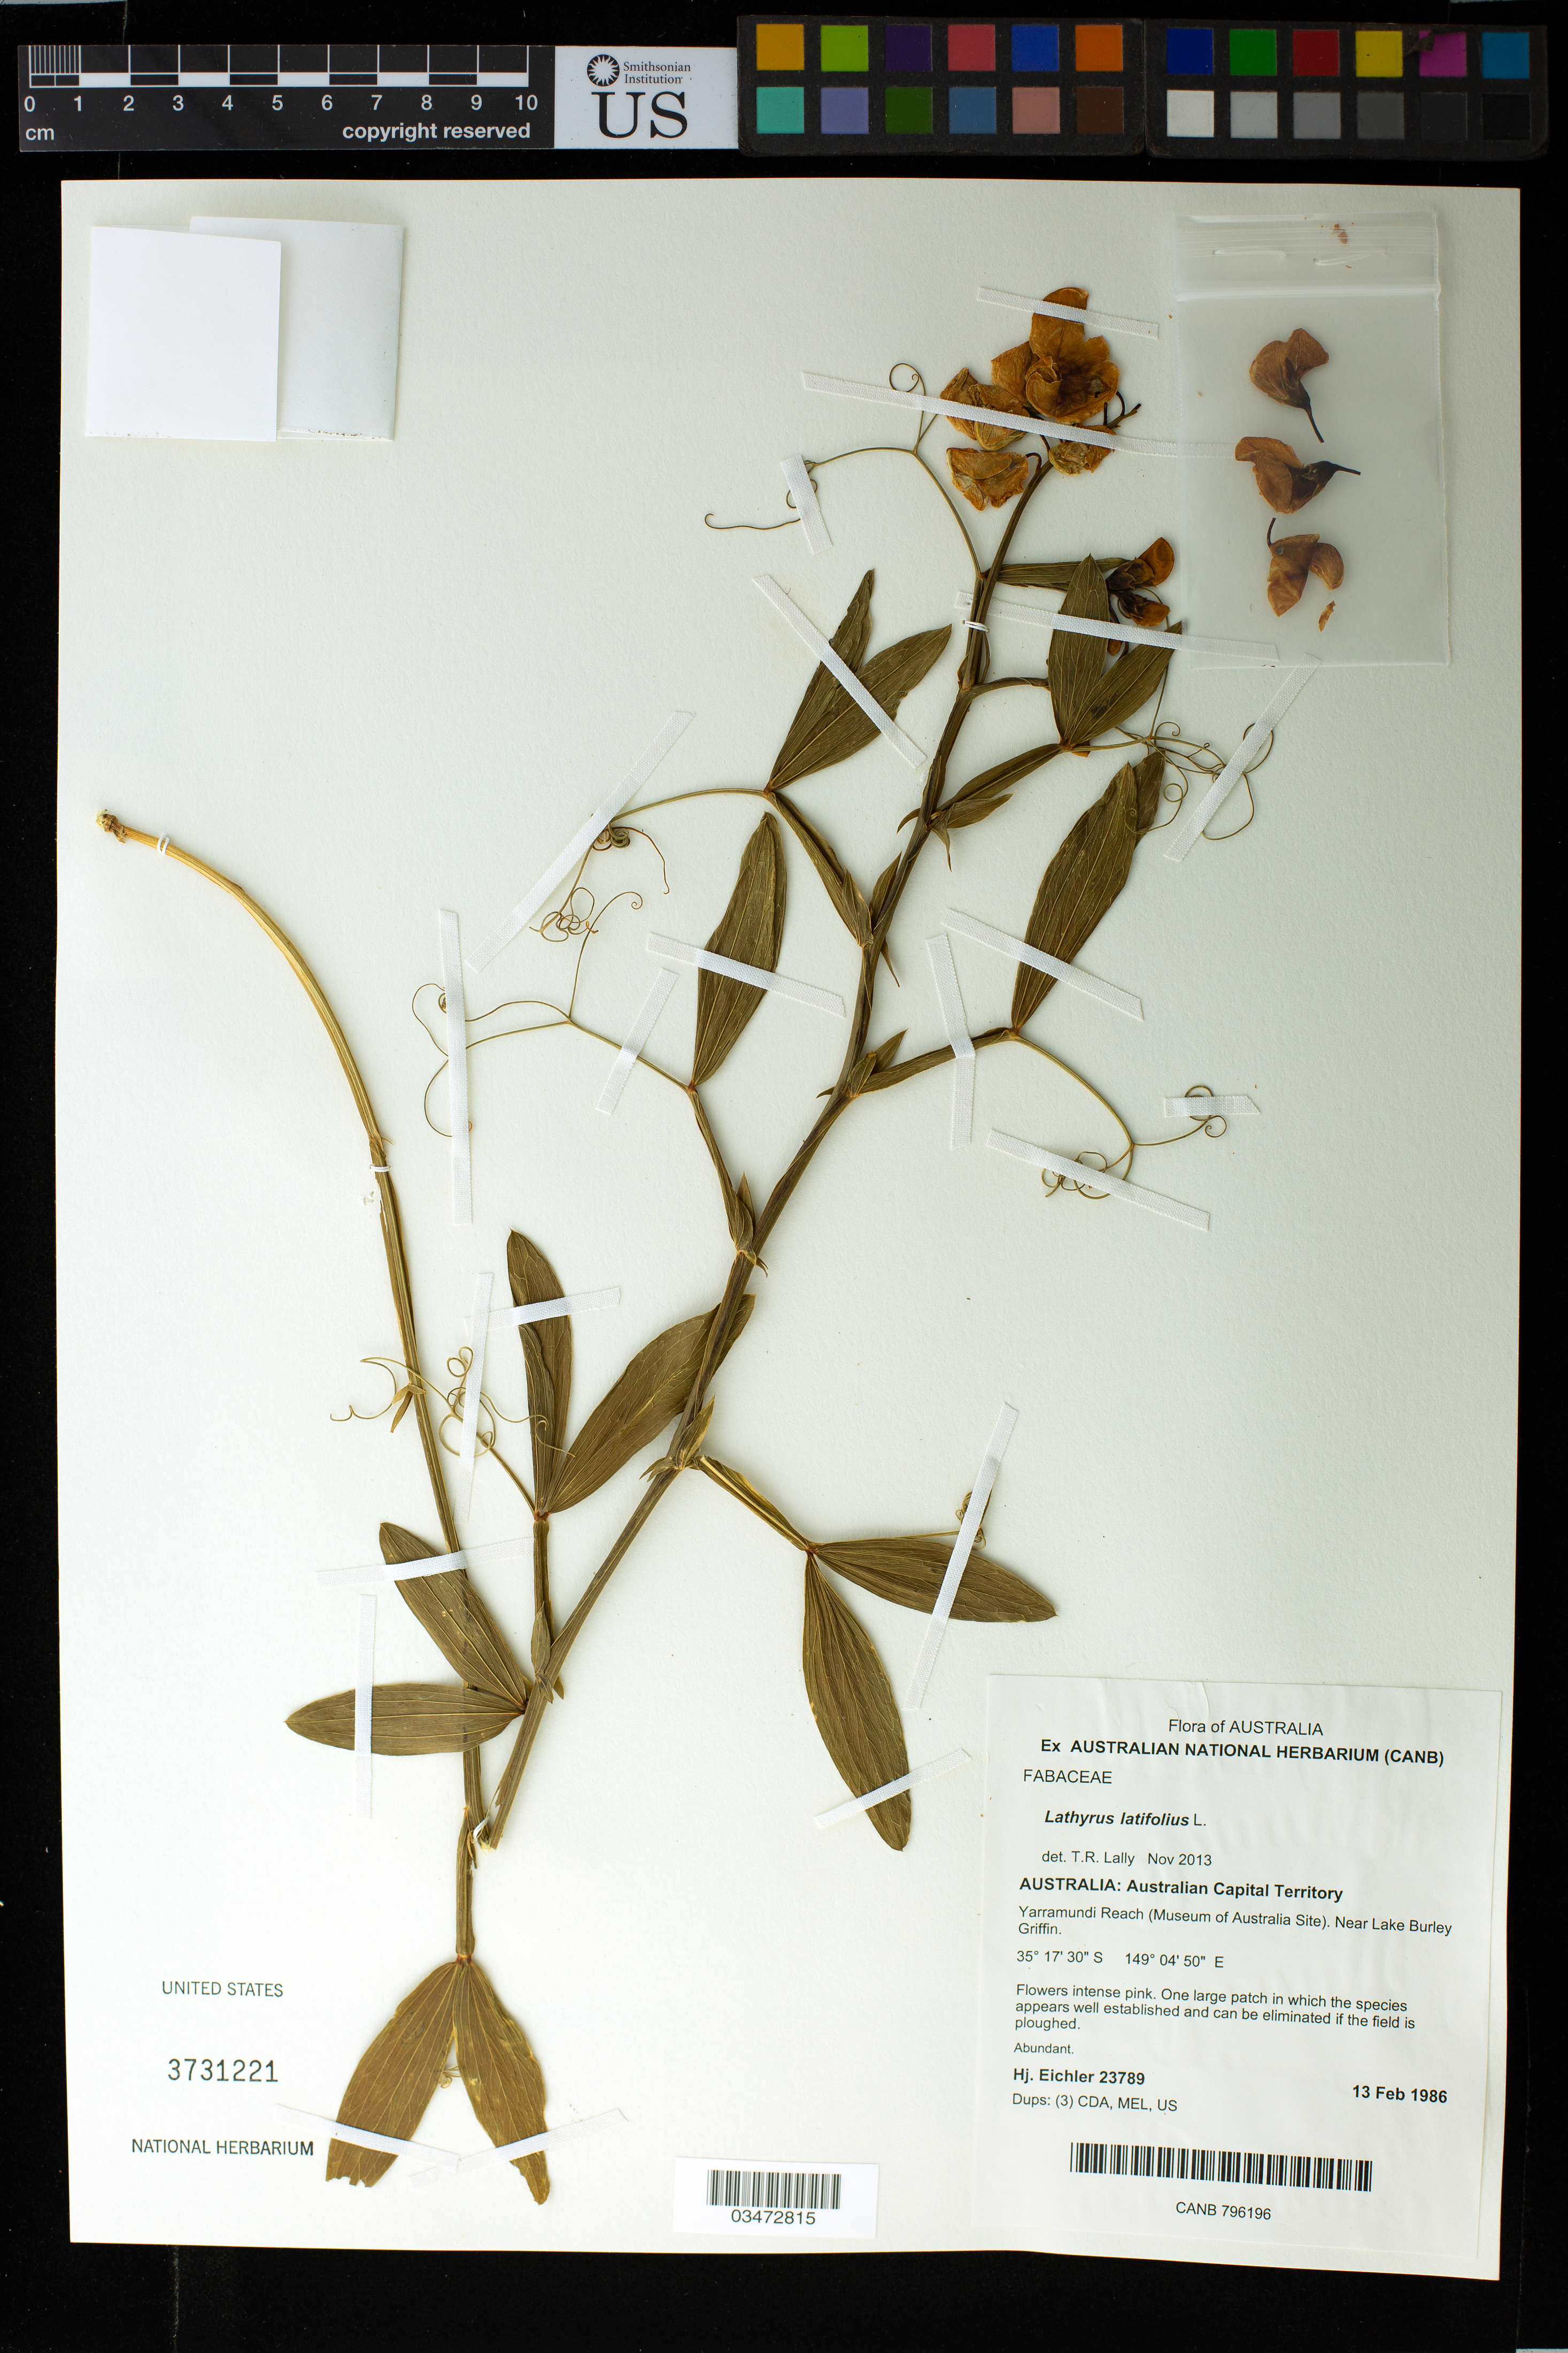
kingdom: Plantae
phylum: Tracheophyta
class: Magnoliopsida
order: Fabales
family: Fabaceae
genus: Lathyrus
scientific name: Lathyrus latifolius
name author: L.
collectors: H. Eichler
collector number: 23789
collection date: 1986-02-13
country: Australia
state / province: Australian Capital Territory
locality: Yarramundi Reach (Museum of Australia Site). Near Lake Burley Griffin.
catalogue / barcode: US 3731221